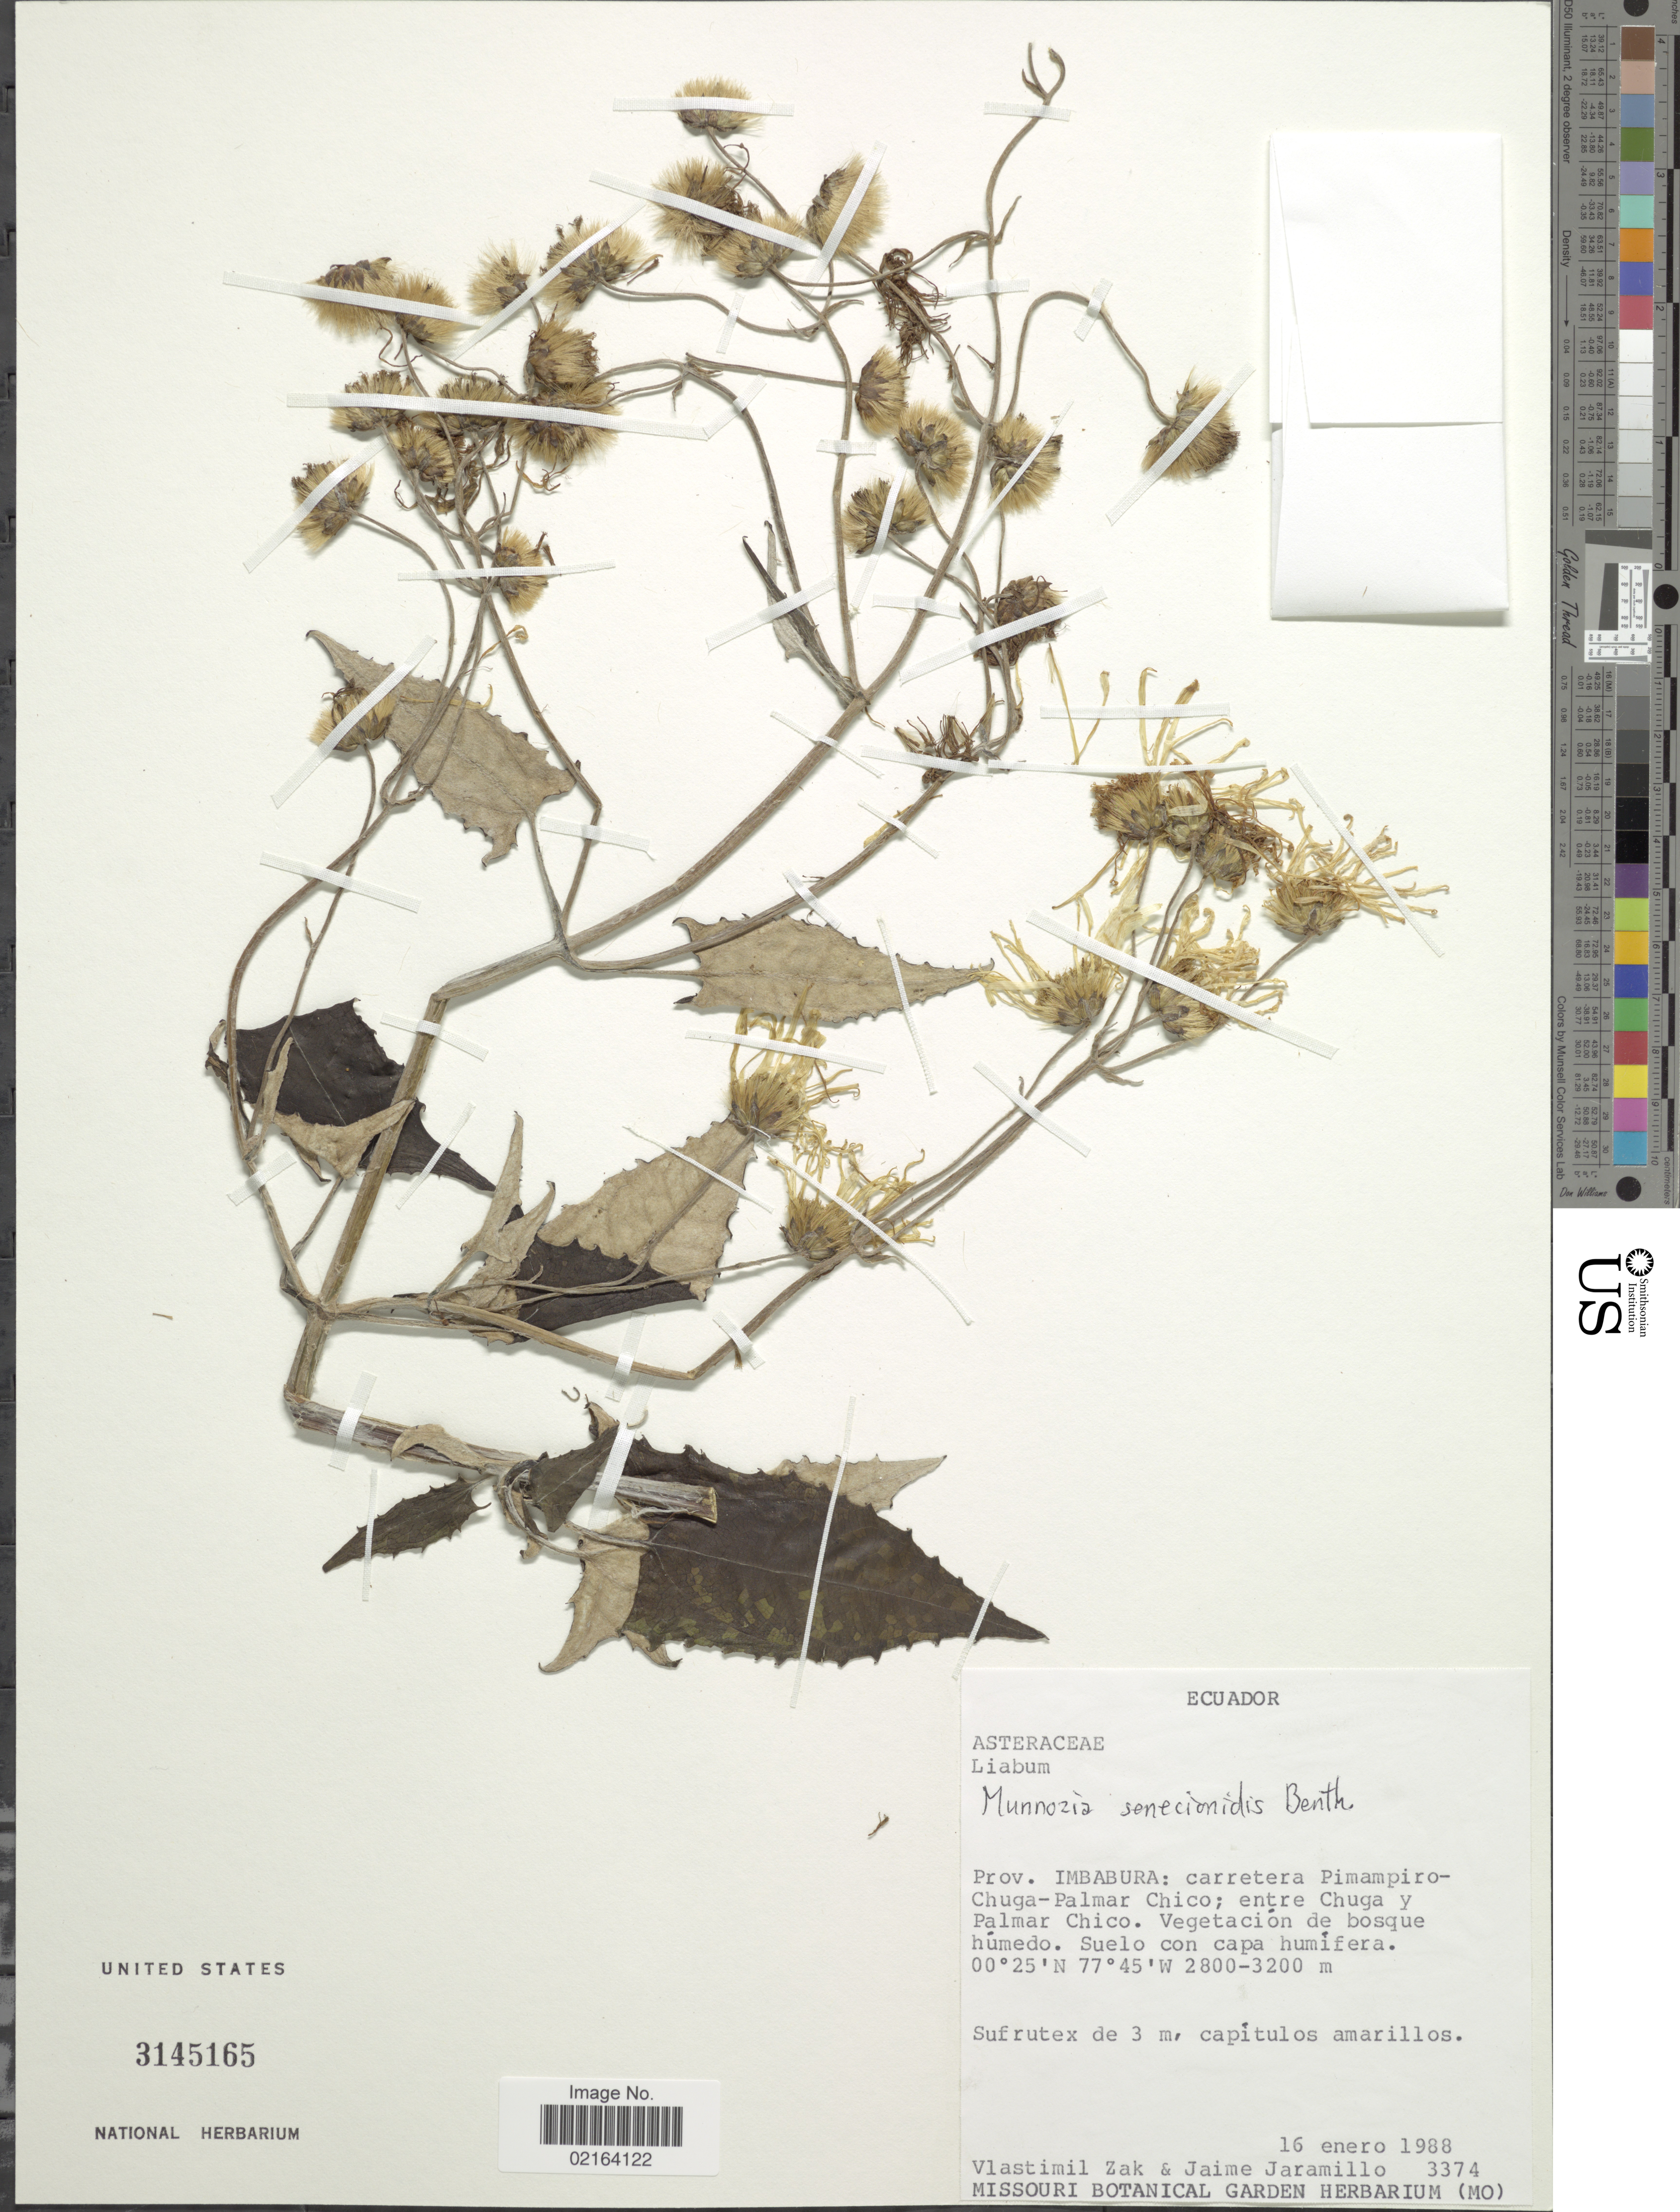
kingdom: Plantae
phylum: Tracheophyta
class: Magnoliopsida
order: Asterales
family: Asteraceae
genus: Munnozia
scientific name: Munnozia senecionidis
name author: Benth.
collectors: V. Zak & J. Jaramillo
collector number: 3374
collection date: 1988-01-16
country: Ecuador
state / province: Imbabura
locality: Prov. Imbabura: carretera Pimampiro-Chuga-Palmar Chico, entre Chuga y Palmar Chico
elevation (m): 2800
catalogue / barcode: US 3145165